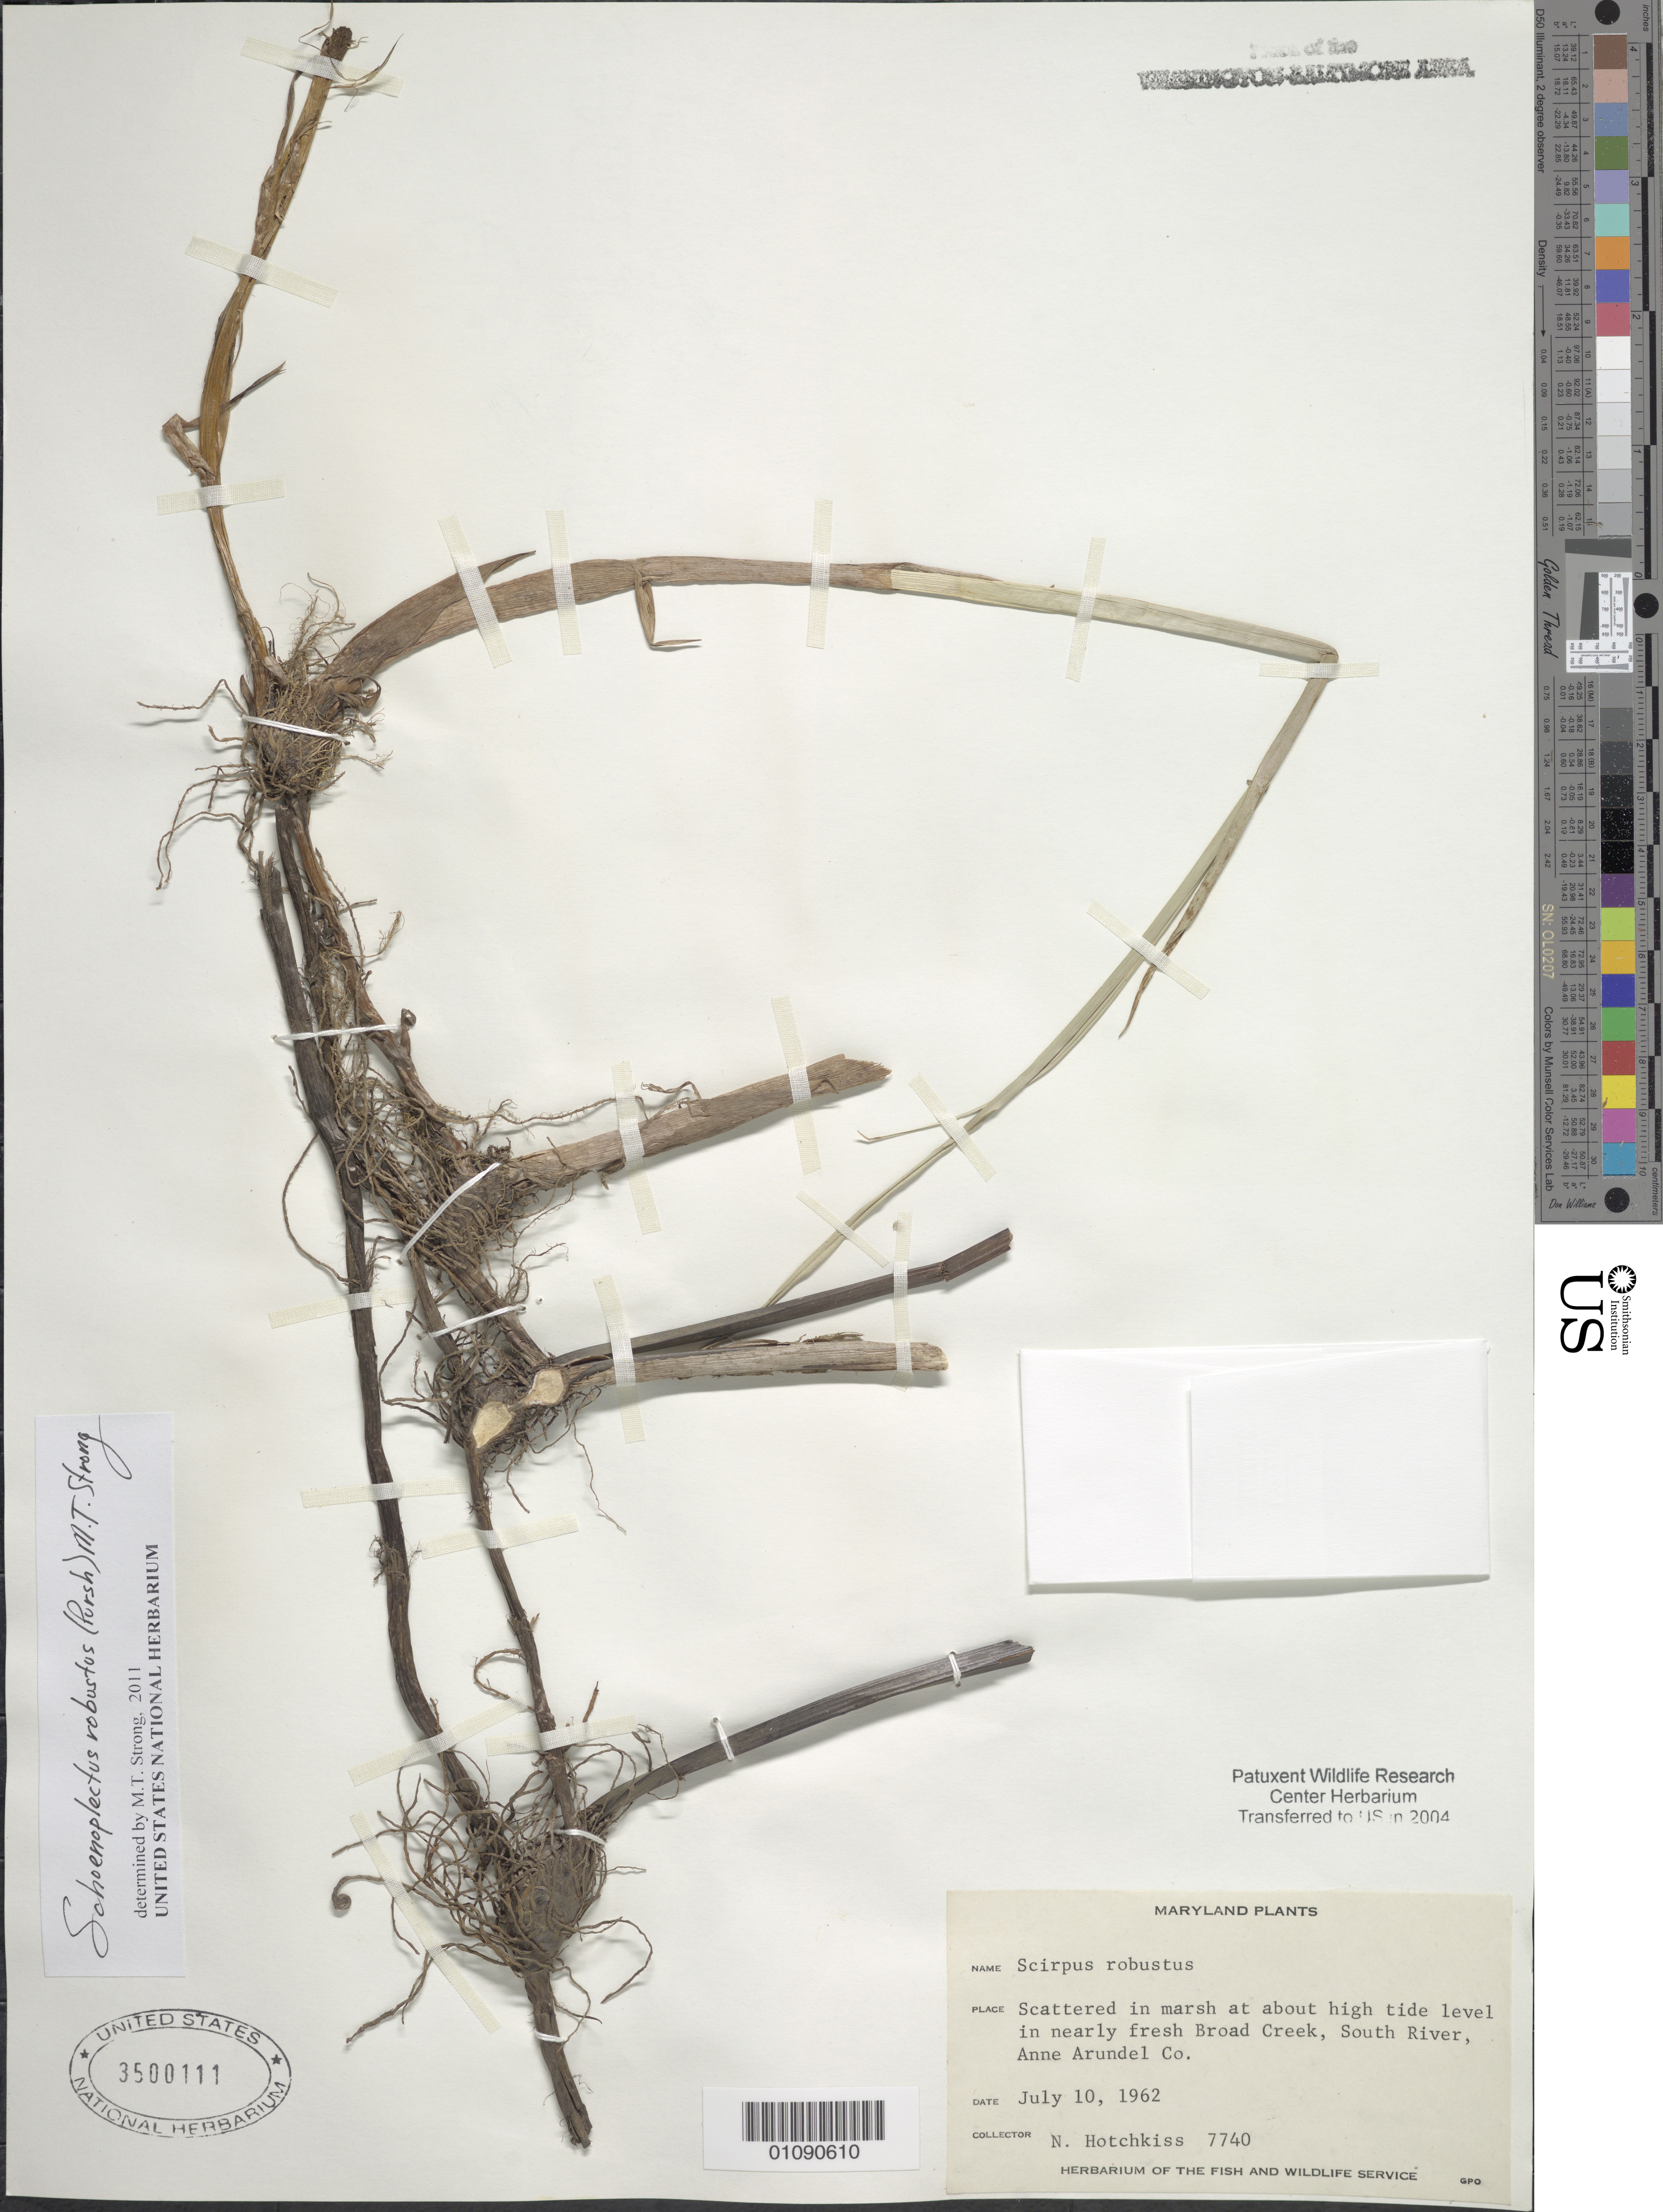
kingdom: Plantae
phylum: Tracheophyta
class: Liliopsida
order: Poales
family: Cyperaceae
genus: Bolboschoenus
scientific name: Bolboschoenus robustus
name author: (Pursh) Soják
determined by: Strong, Mark T., (BOT), Smithsonian Institution - National Museum of Natural History (UNITED STATES)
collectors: N. Hotchkiss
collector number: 7740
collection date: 1962-07-10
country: United States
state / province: Maryland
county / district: Anne Arundel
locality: Broad Creek, South River.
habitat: Scattered in marsh at about high tide level in nearly fresh river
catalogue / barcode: US 3500111